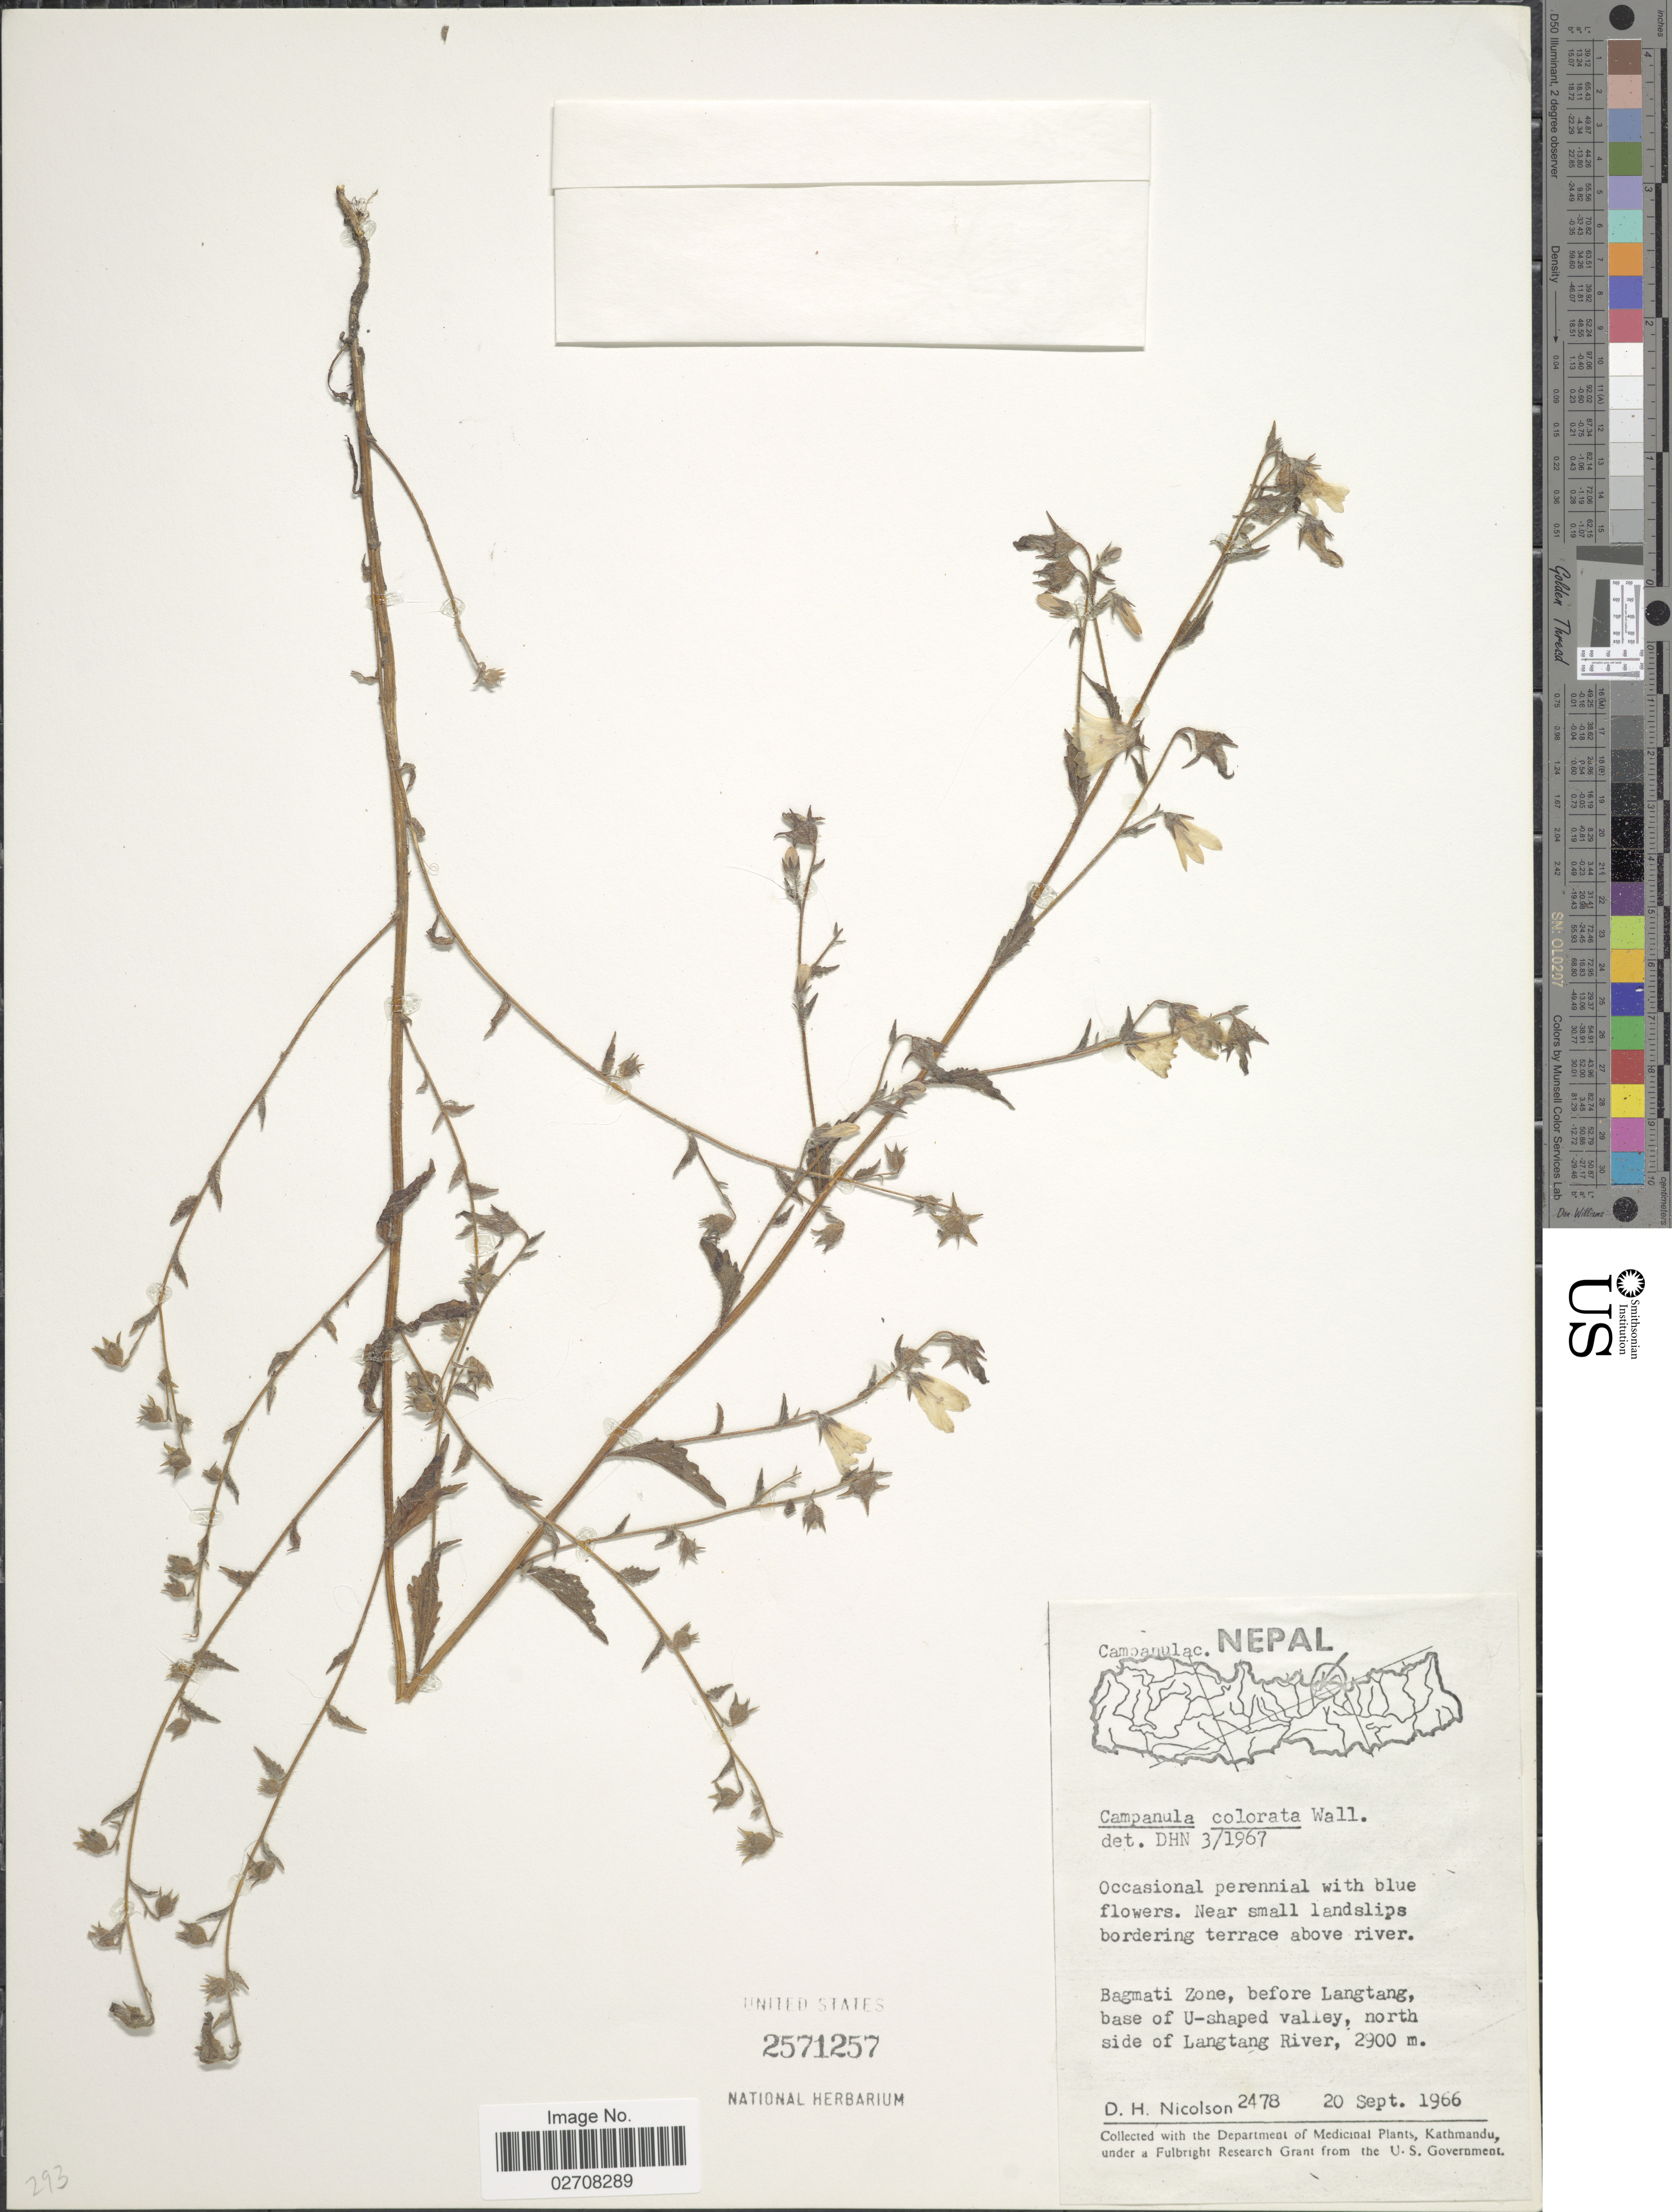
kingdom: Plantae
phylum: Tracheophyta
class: Magnoliopsida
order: Asterales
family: Campanulaceae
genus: Campanula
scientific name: Campanula colorata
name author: Wall.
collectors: D. H. Nicolson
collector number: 2478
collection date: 1966-09-20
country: Nepal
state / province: Bagmati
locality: Bagmati Zone, before Langtang, base of U-shaped valley, north side of Langtang River.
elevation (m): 2900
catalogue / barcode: US 2571257